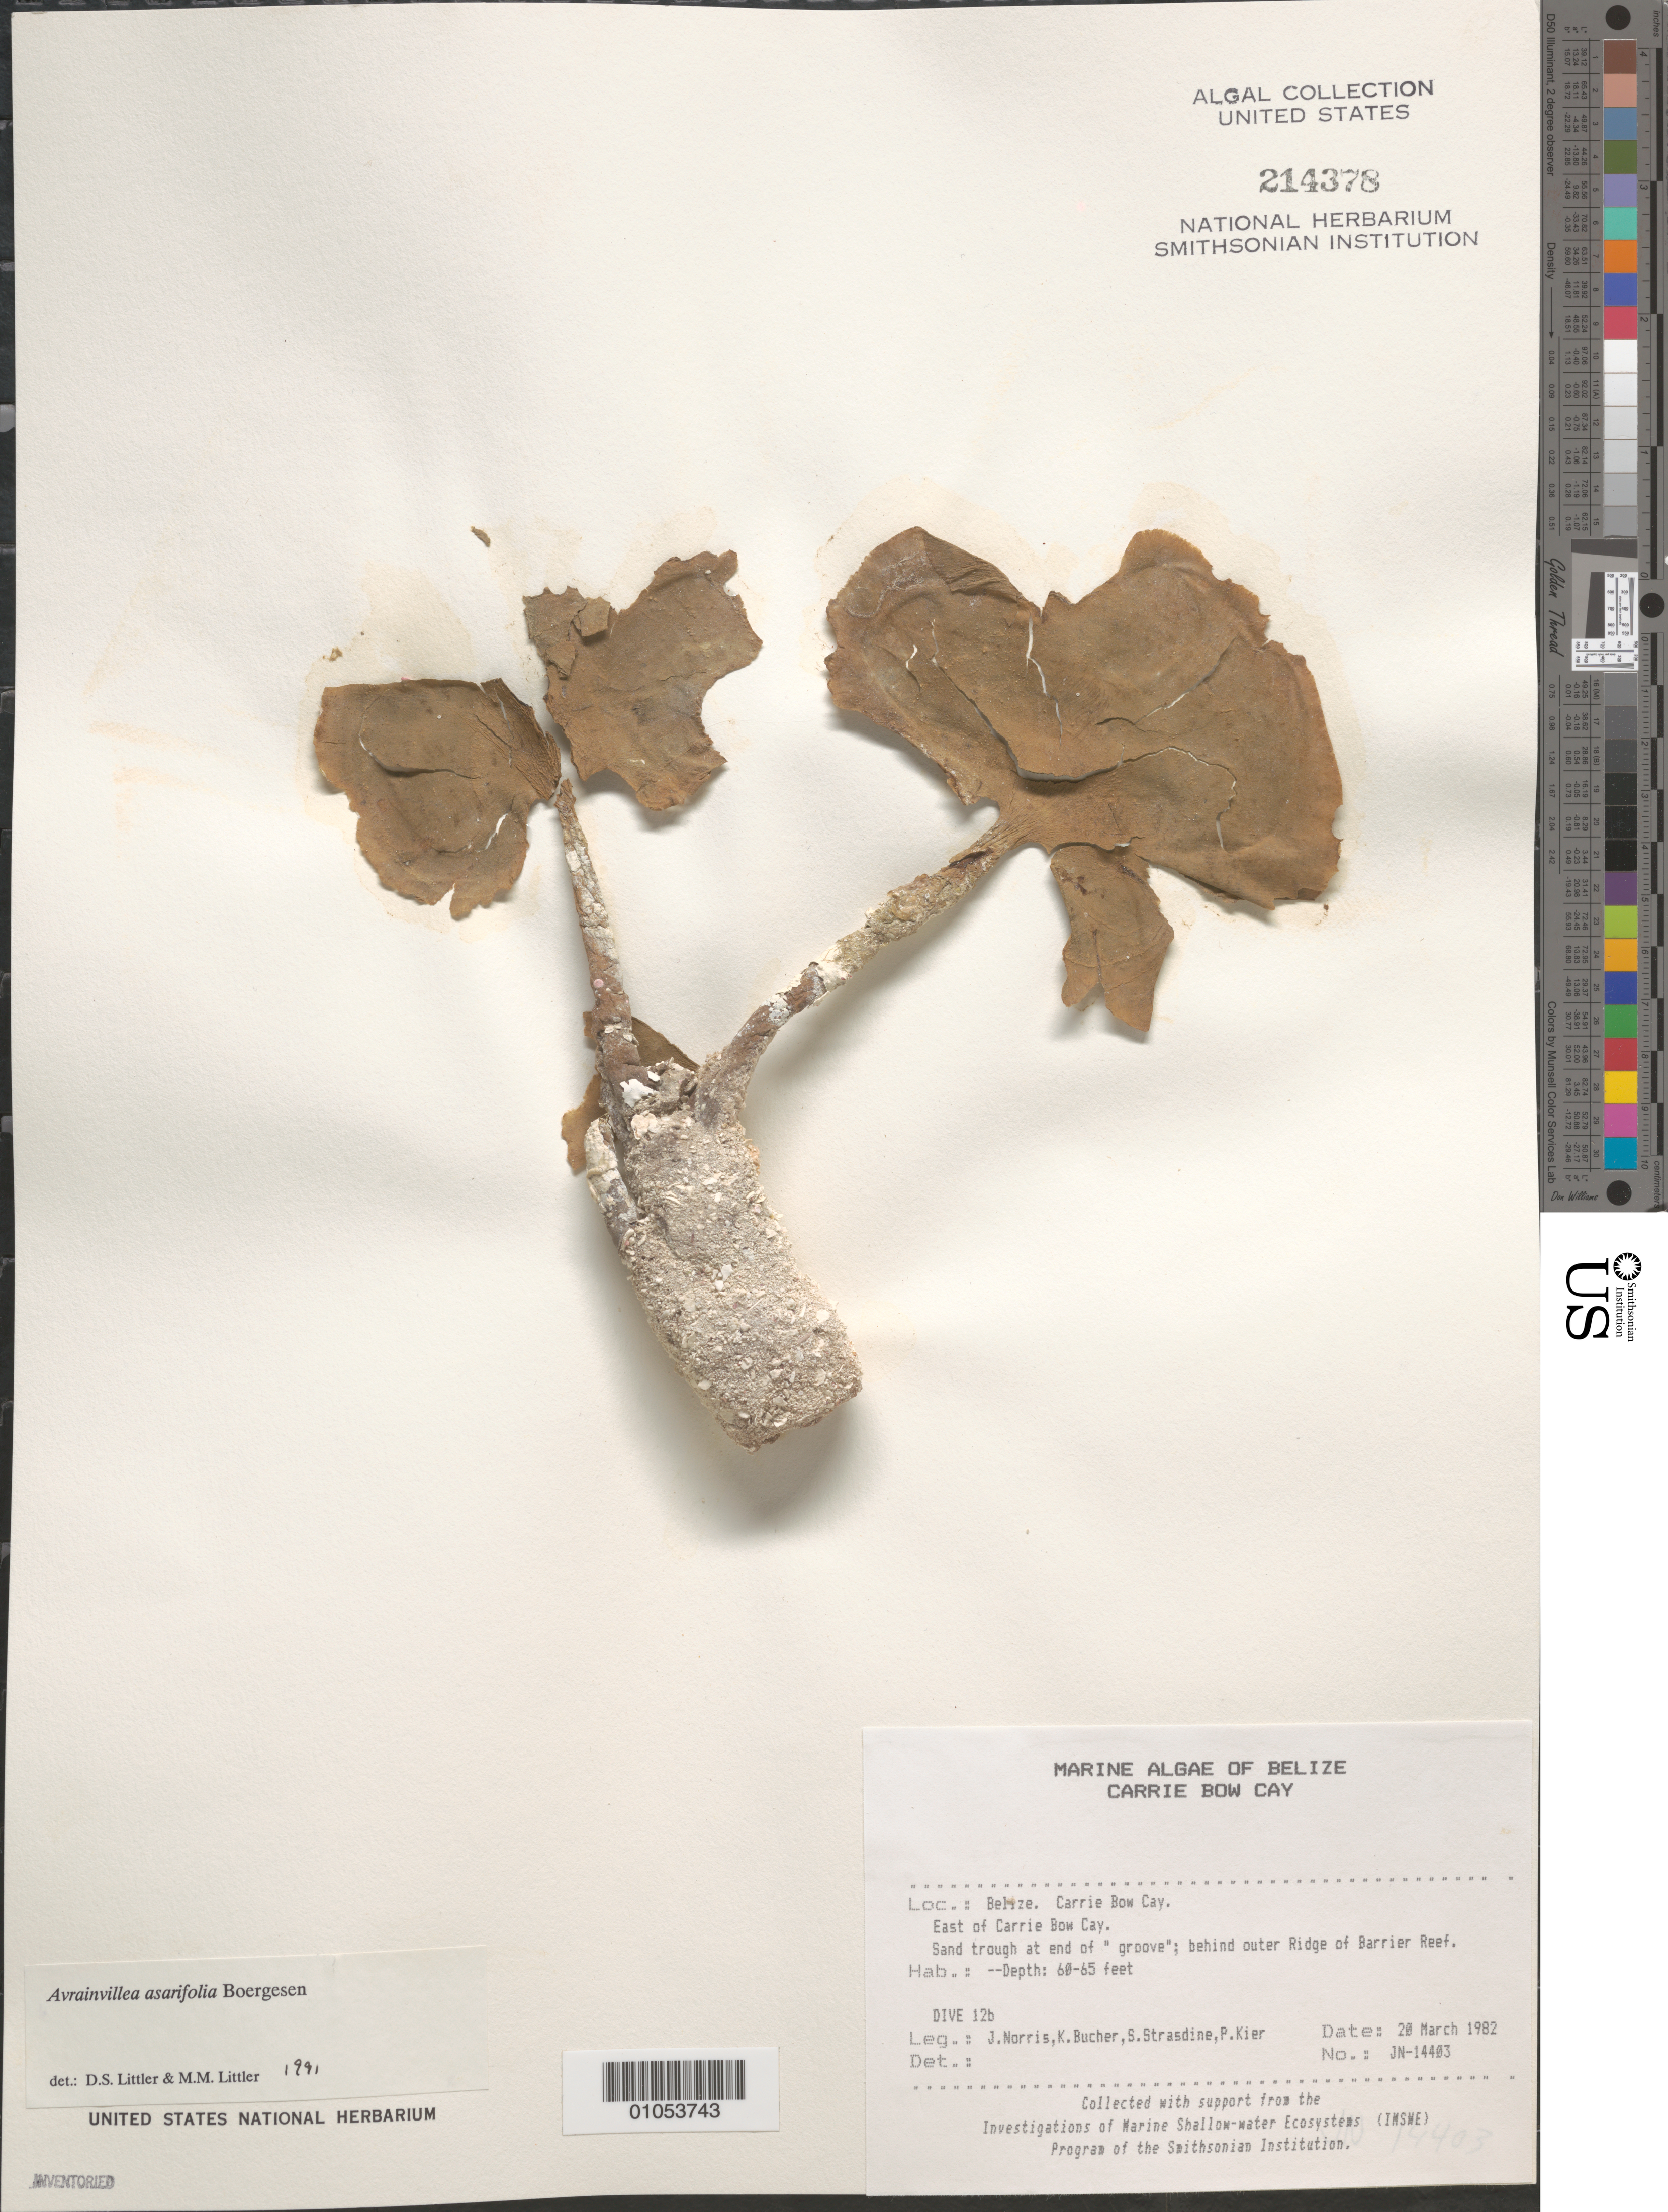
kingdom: Plantae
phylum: Chlorophyta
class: Ulvophyceae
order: Bryopsidales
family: Dichotomosiphonaceae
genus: Avrainvillea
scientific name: Avrainvillea asarifolia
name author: Børgesen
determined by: Littler, D. S.; Littler, M. M.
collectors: J. N. Norris, K. E. Bucher, S. Strasdine & P. Kier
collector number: JN-14403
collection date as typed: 20 Mar 1982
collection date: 1982-03-20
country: Belize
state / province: Stann Creek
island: Carrie Bow Cay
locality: East of Carrie Bow Cay behind outer ridge of Barrier Reef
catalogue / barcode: US 214378